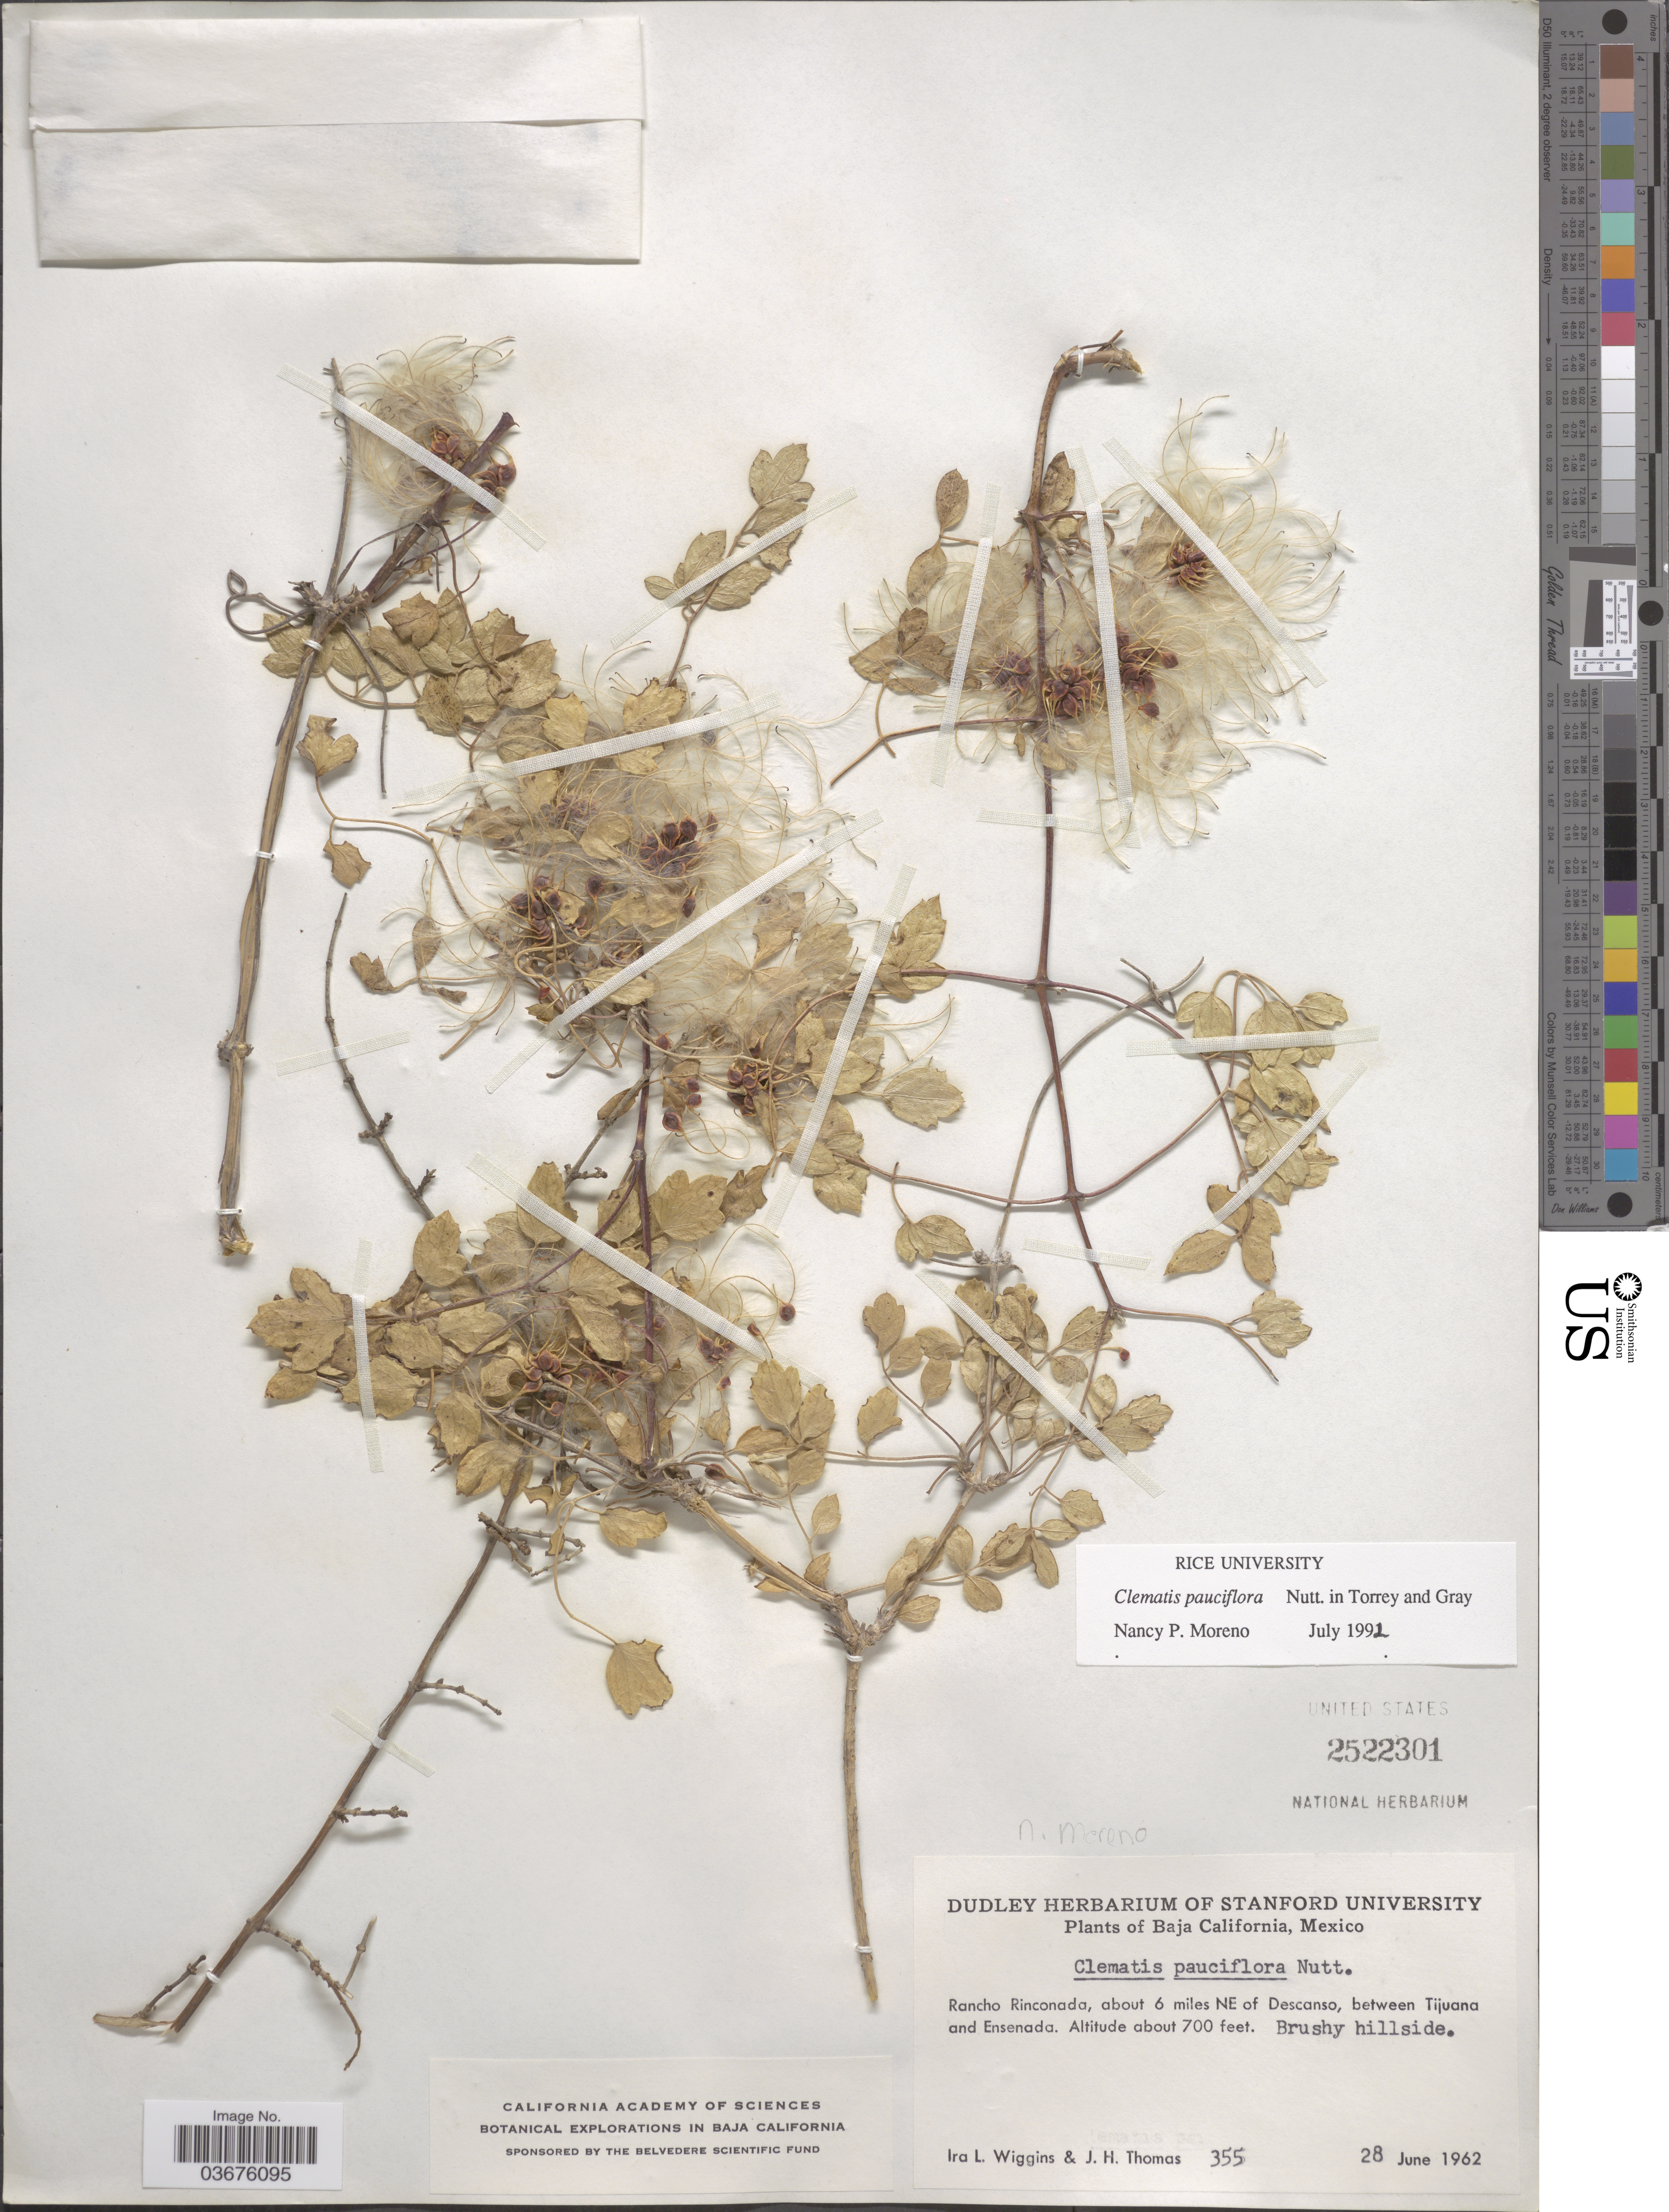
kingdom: Plantae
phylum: Tracheophyta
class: Magnoliopsida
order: Ranunculales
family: Ranunculaceae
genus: Clematis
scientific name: Clematis pauciflora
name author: Nutt. ex Torr. & A. Gray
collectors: I. L. Wiggins & J. H. Thomas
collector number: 355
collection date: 1962-06-28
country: Mexico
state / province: Baja California Norte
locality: Rancho Rinconada, about 6 miles NE of Descanso, between Tijuana and Ensenada.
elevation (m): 213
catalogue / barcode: US 2522301